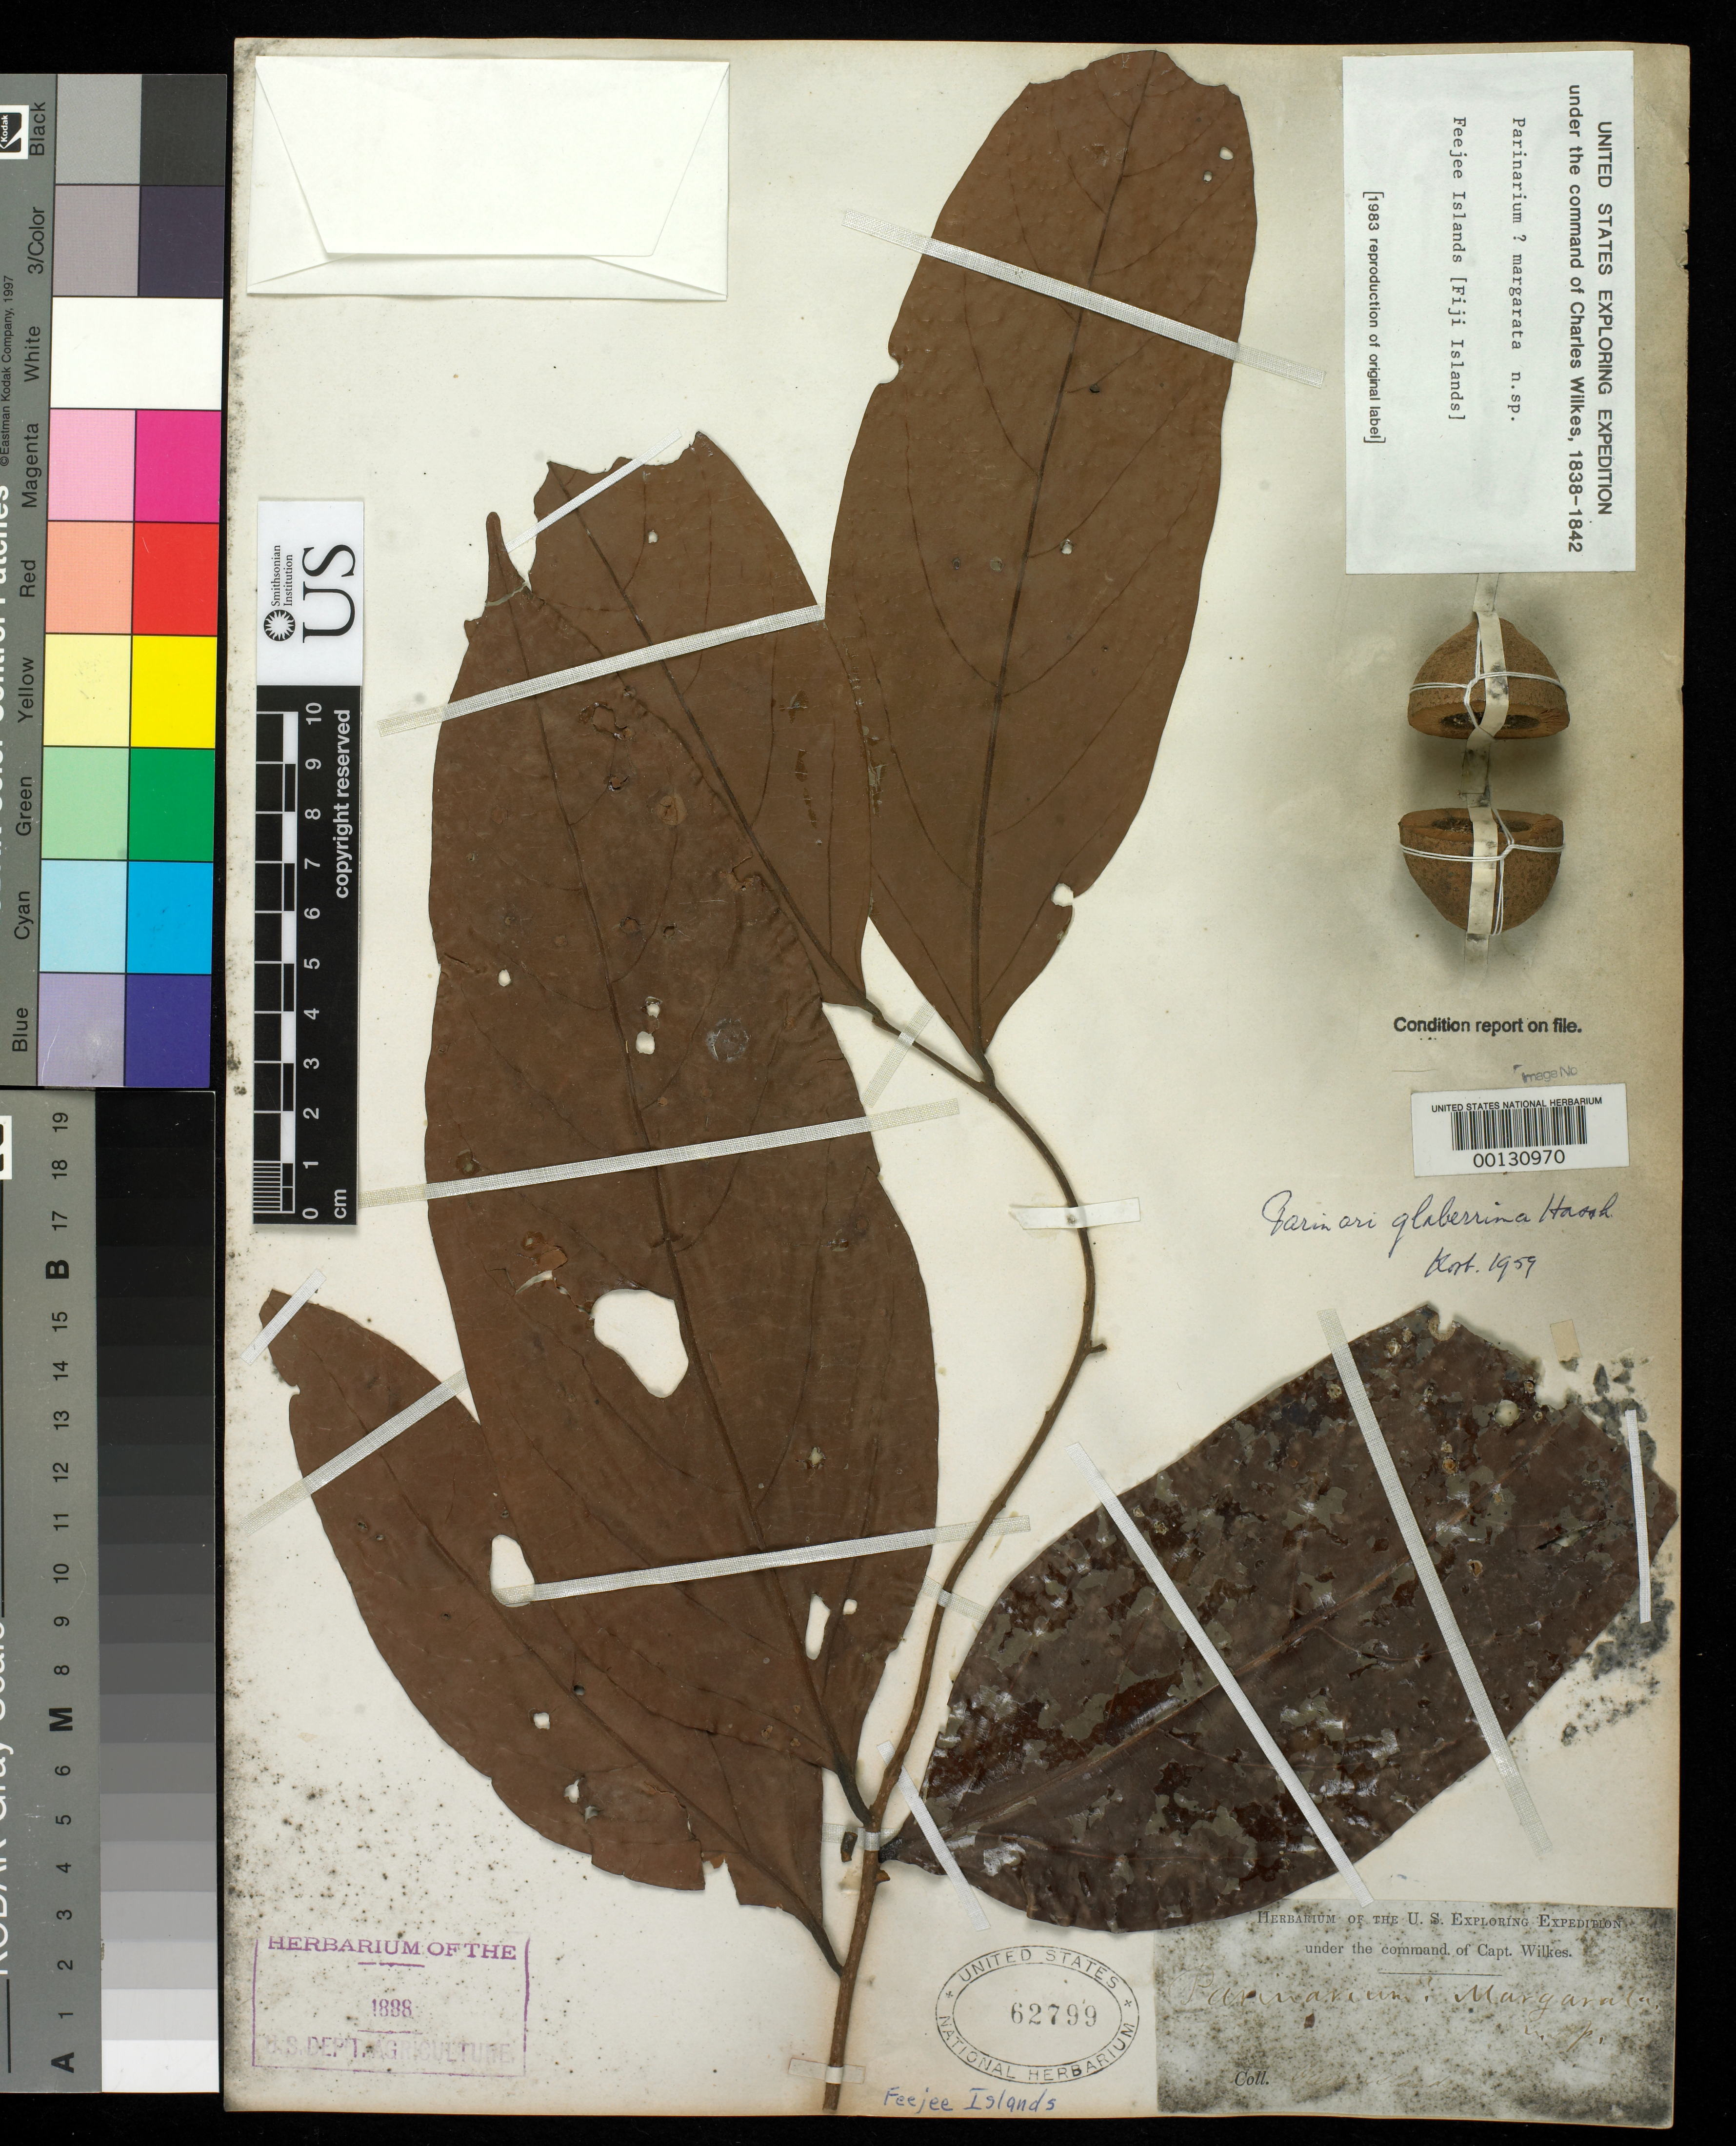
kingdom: Plantae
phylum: Tracheophyta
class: Magnoliopsida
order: Malpighiales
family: Chrysobalanaceae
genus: Parinari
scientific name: Parinari margarata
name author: A. Gray in Wilkes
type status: Holotype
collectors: Wilkes Explor. Exped.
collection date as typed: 1838 to -- --- 1842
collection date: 1838/1842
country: Fiji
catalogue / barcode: US 62799